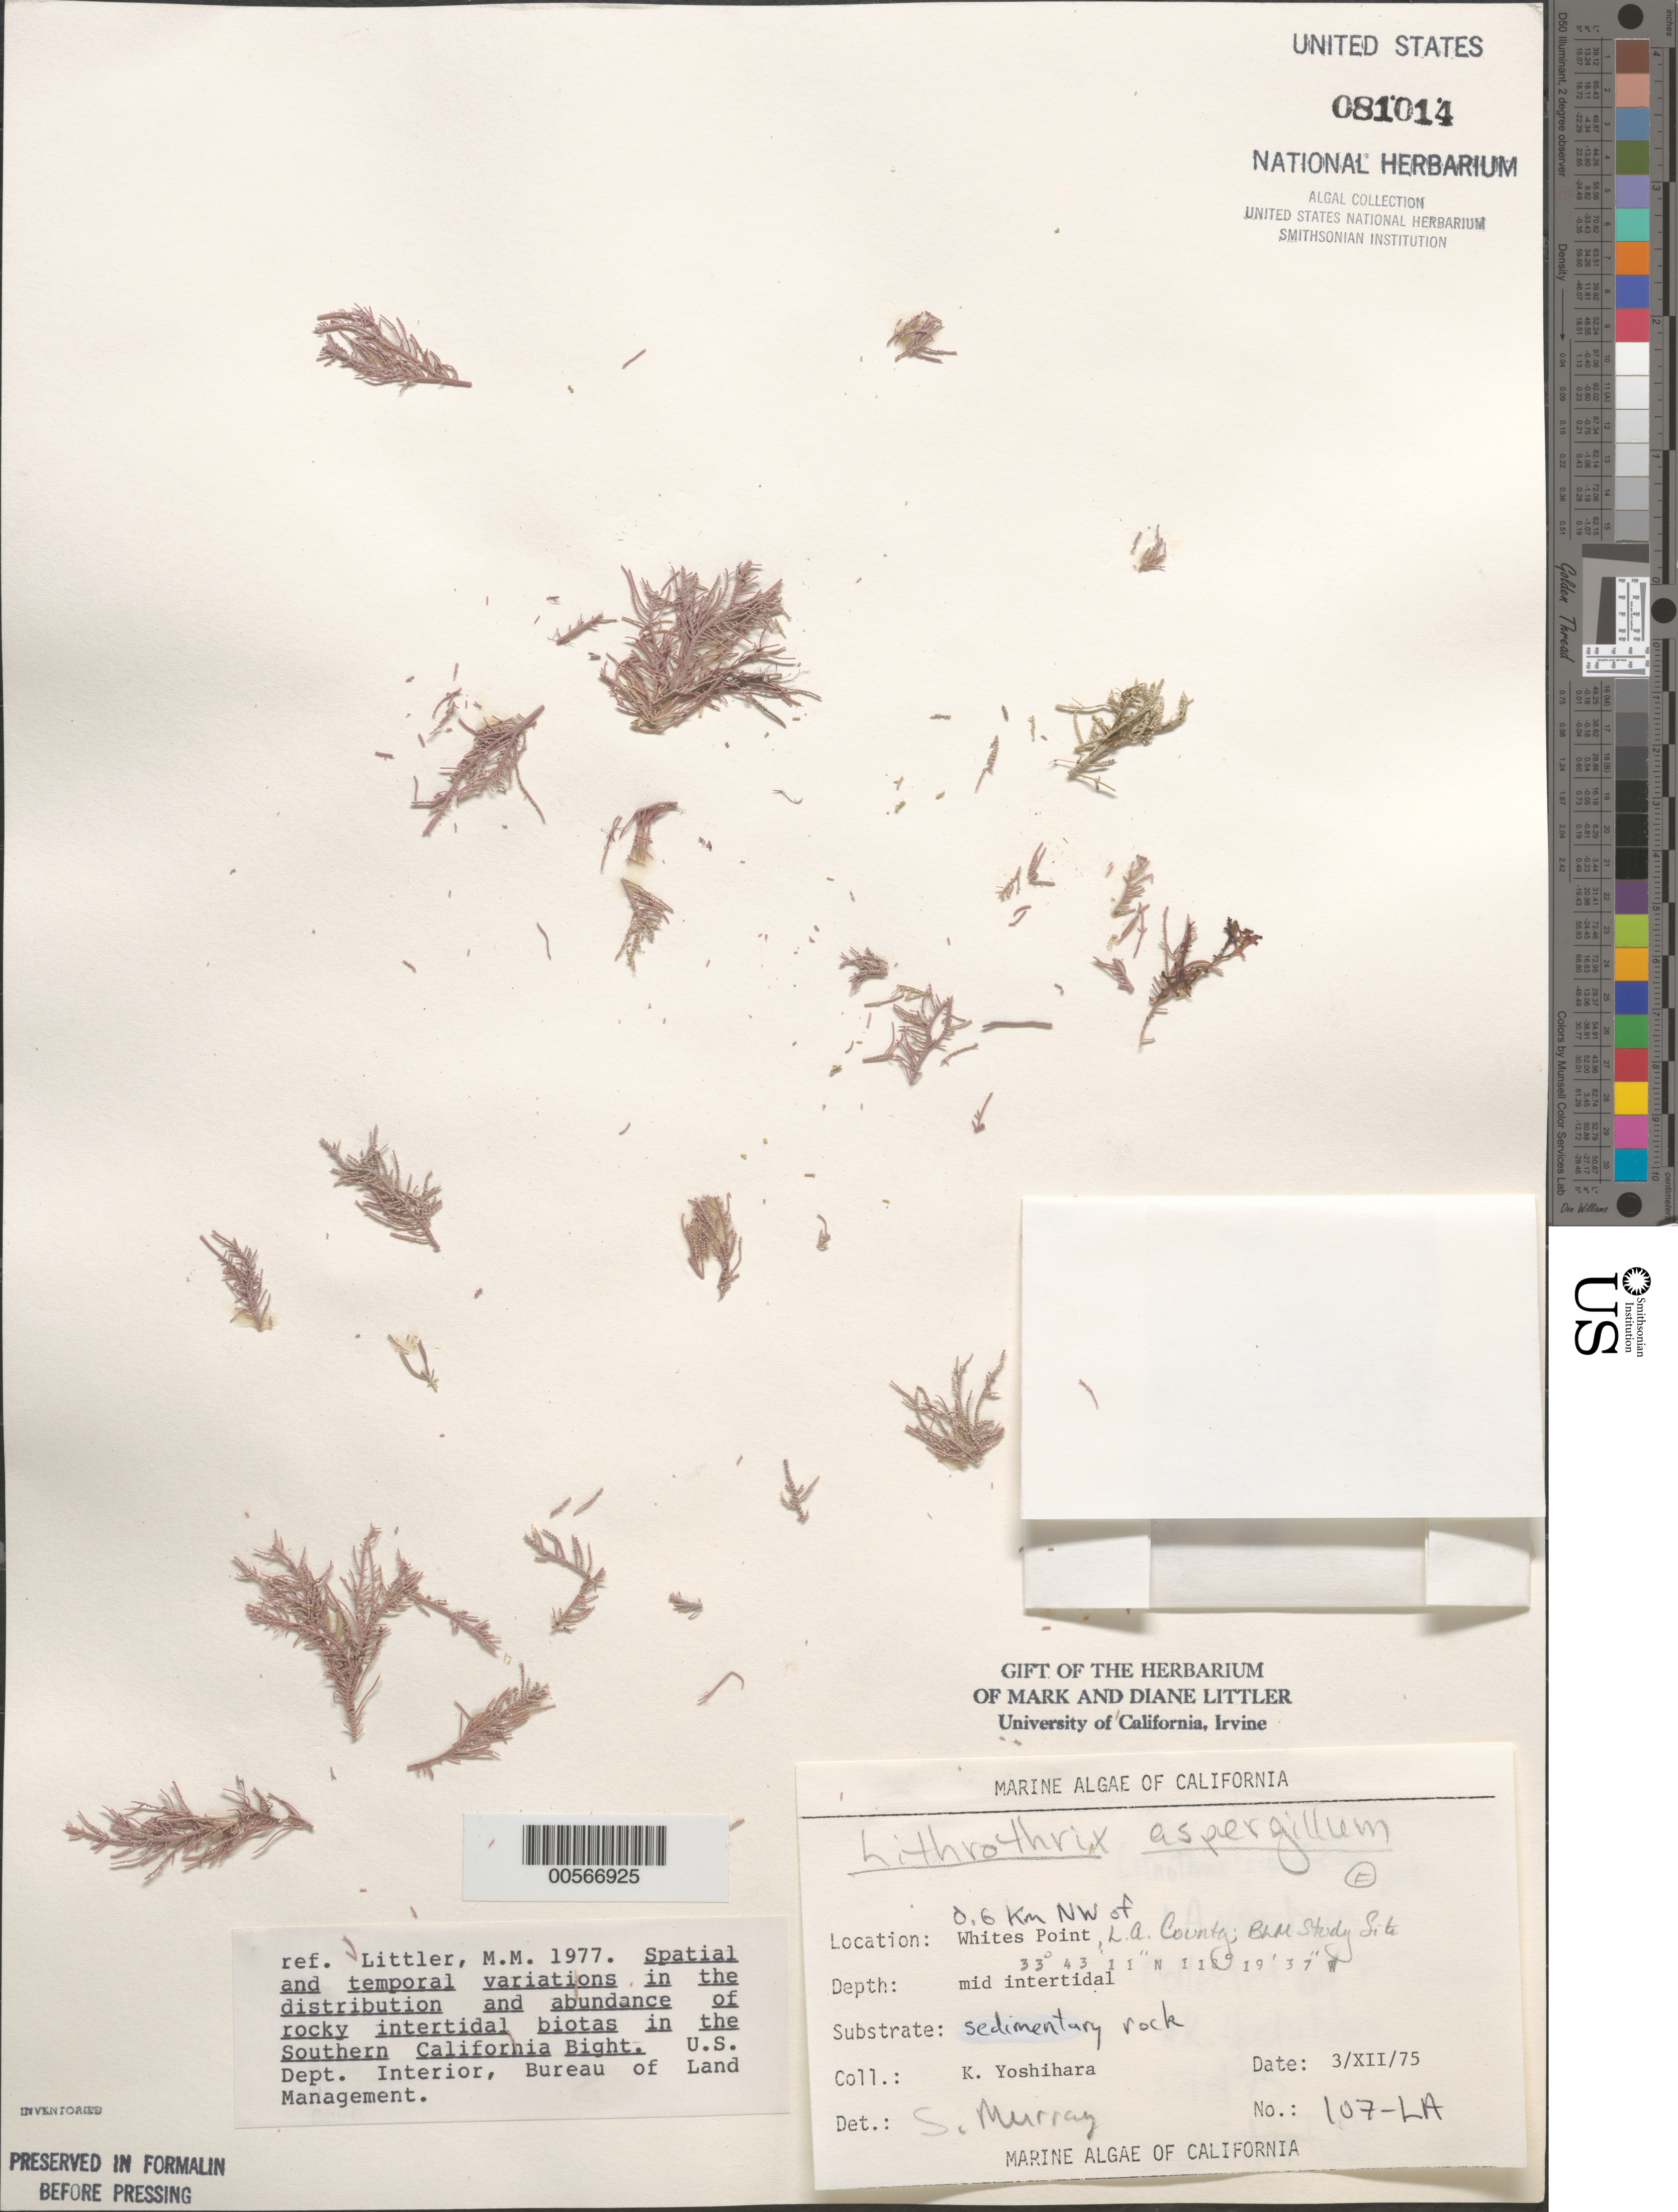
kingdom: Plantae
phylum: Rhodophyta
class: Florideophyceae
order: Corallinales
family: Lithophyllaceae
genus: Lithothrix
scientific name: Lithothrix aspergillum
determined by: Murray, S. N.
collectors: K. Yoshihara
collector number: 107-la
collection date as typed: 03 Dec 1975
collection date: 1975-12-03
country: United States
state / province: California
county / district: Los Angeles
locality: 0.6 km northwest of Whites Point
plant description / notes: BLM-SOCALBIGHT Rocky Intertidal Survey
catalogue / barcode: US 81014